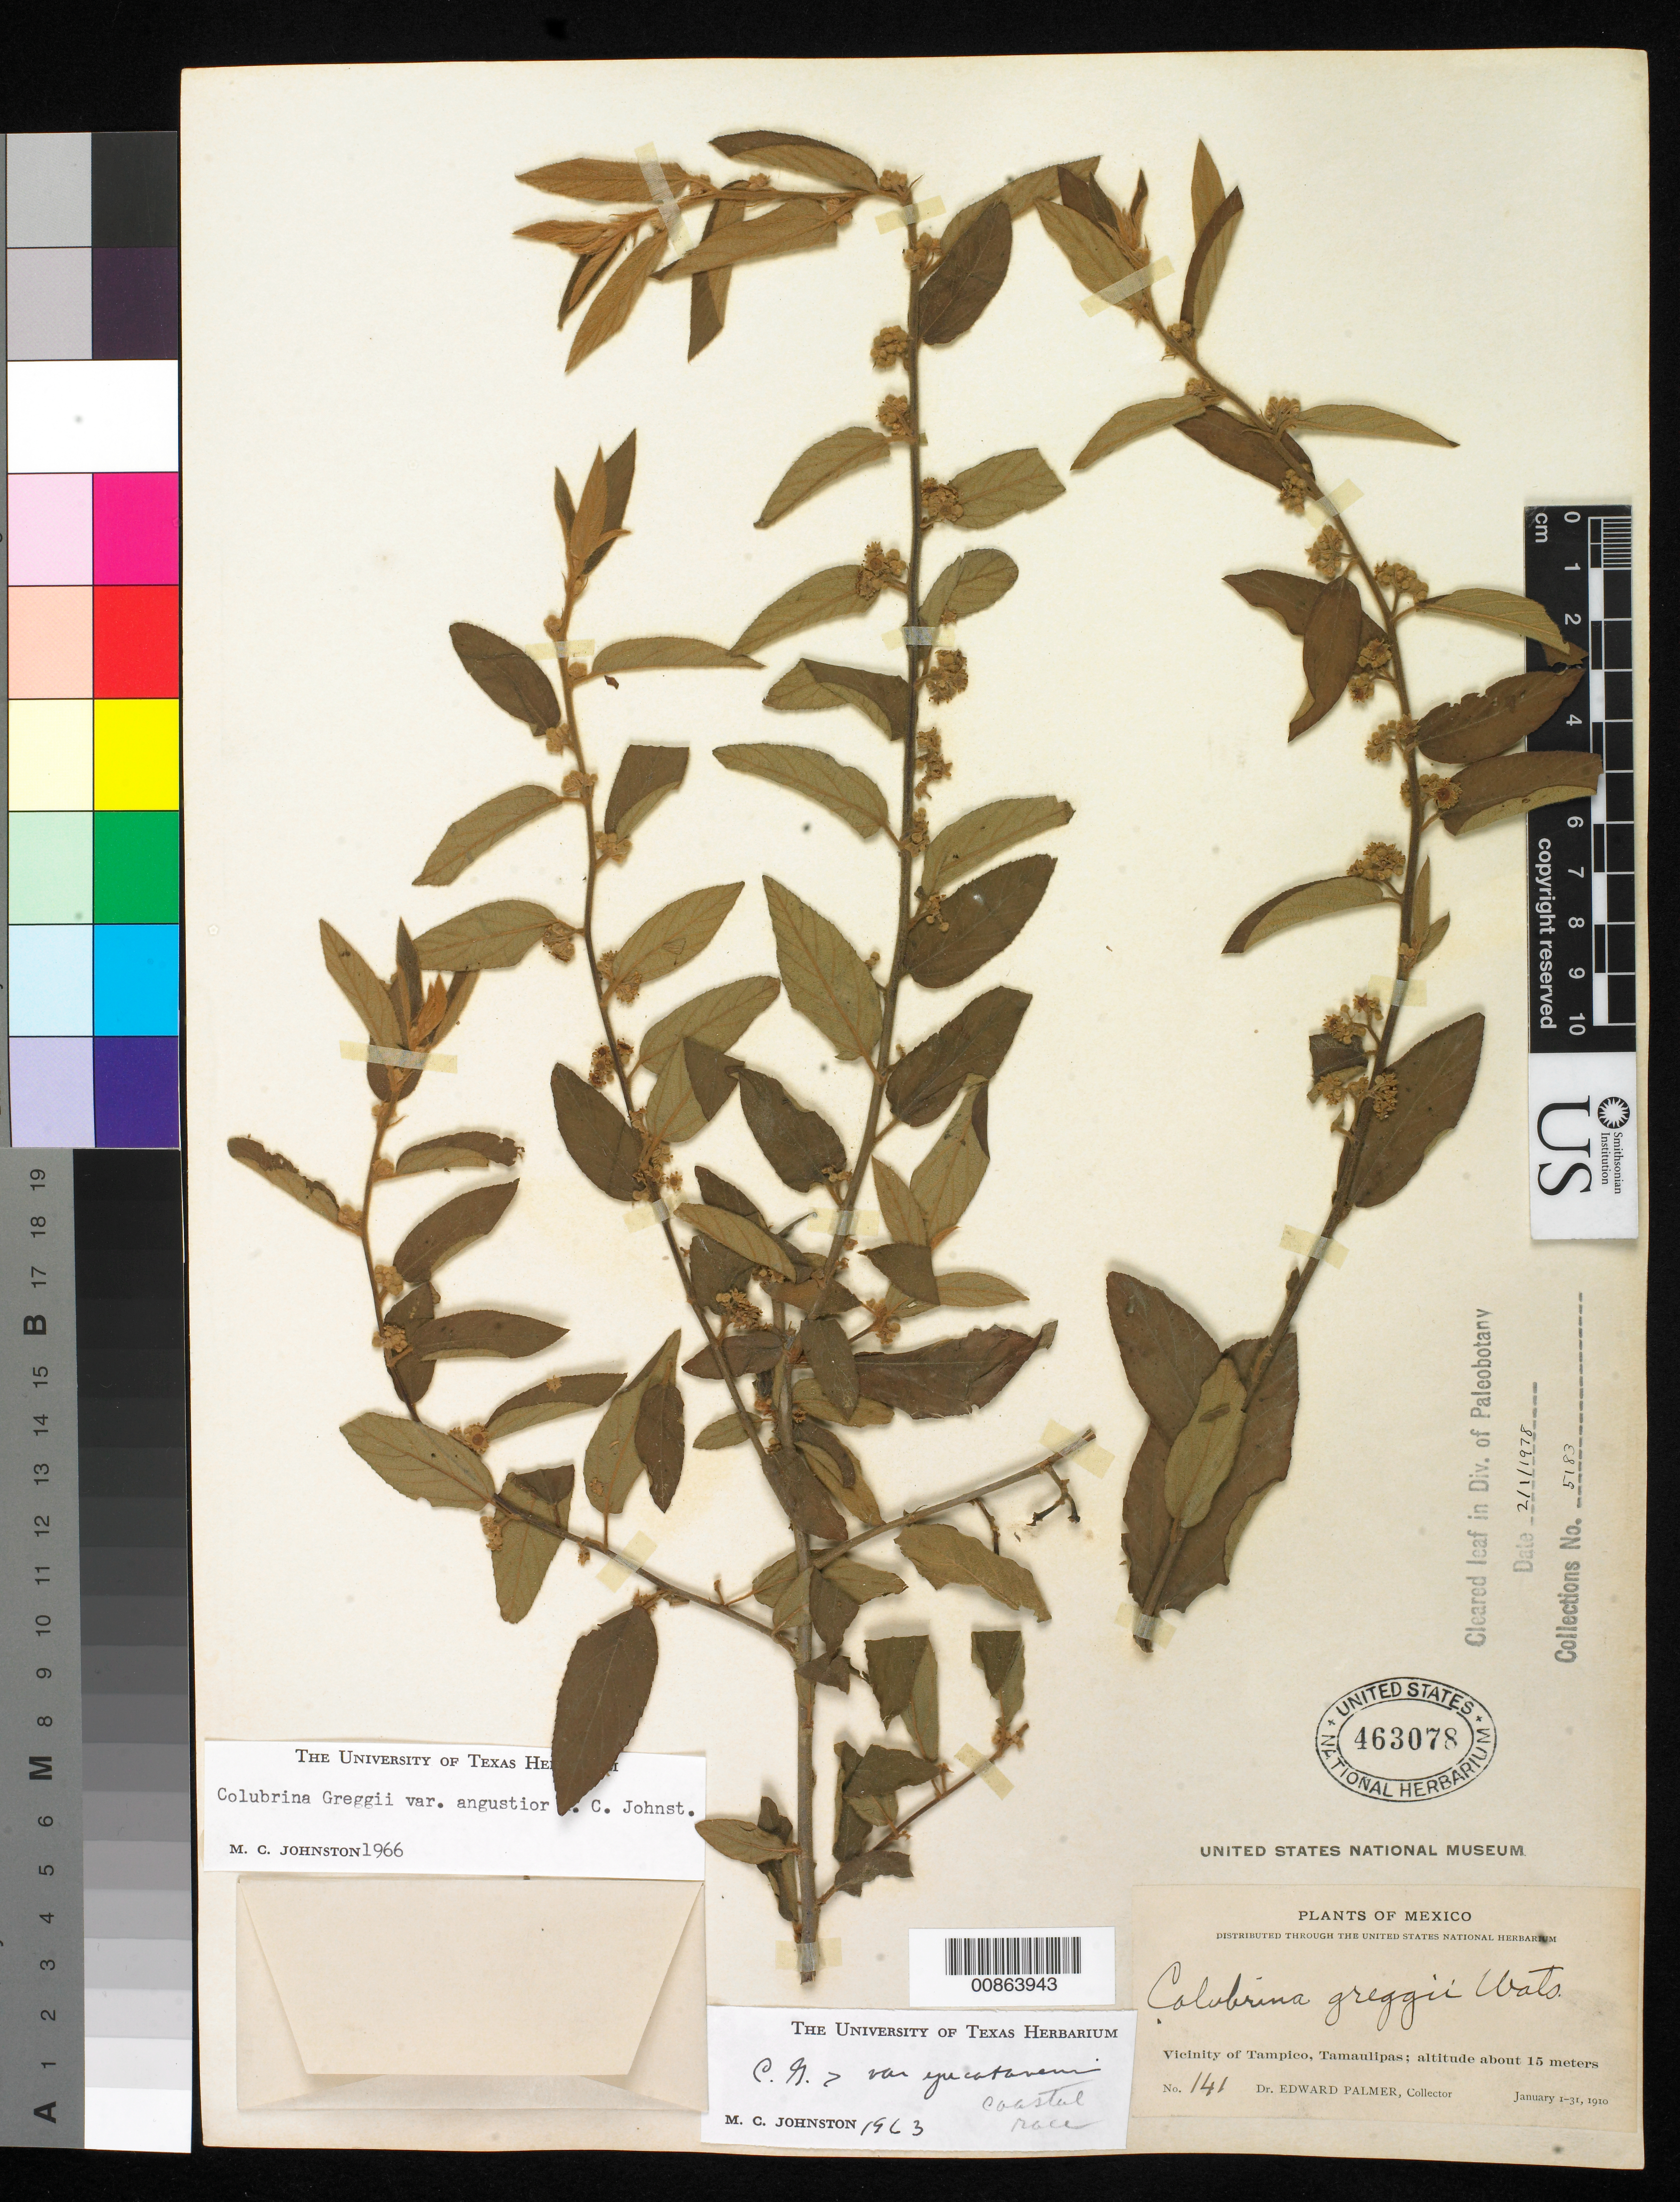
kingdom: Plantae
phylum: Tracheophyta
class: Magnoliopsida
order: Rosales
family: Rhamnaceae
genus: Colubrina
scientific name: Colubrina greggii var. angustior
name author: M.C. Johnst.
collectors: E. Palmer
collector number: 141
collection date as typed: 01 Jan 1910 to 31 Jan 1910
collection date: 1910-01-01/1910-01-31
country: Mexico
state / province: Tamaulipas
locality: Vicinity of Tampico, Tamaulipas.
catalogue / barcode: US 463078